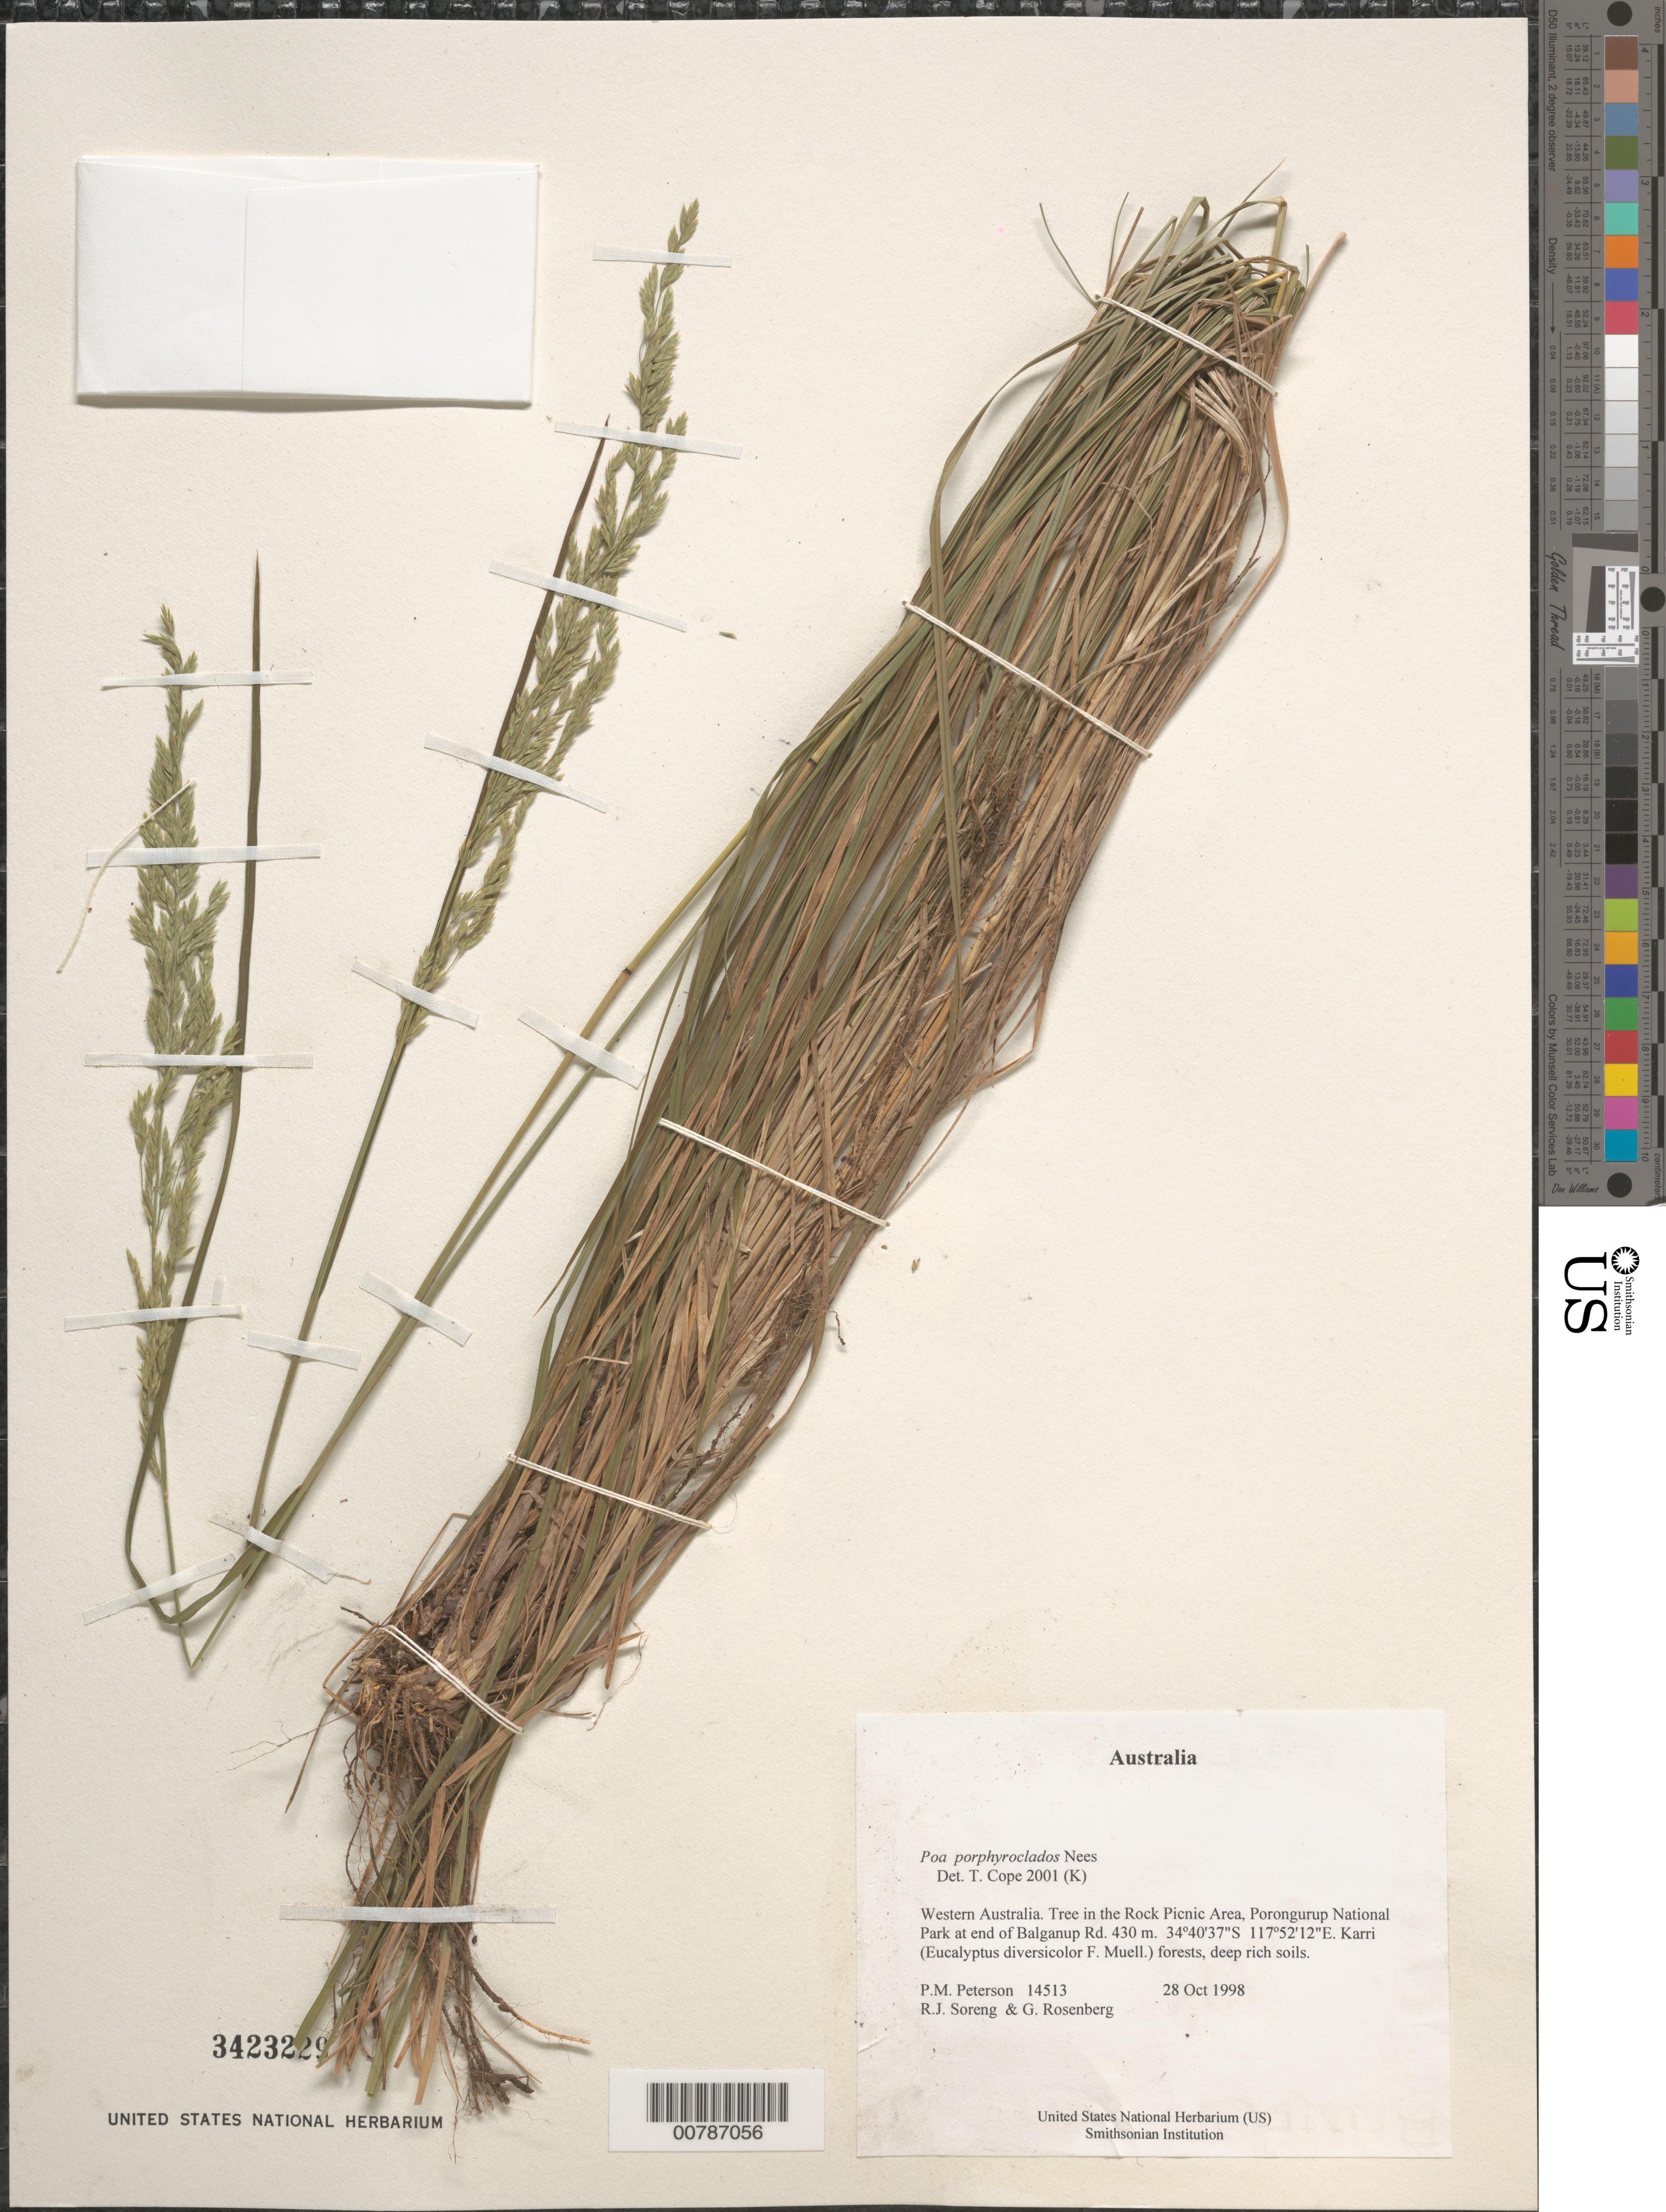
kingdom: Plantae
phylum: Tracheophyta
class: Liliopsida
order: Poales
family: Poaceae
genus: Poa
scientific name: Poa porphyroclados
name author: Nees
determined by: Cope, T. A.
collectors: P. M. Peterson, R. J. Soreng & G. Rosenberg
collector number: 14513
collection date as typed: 28 Oct 1998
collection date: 1998-10-28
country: Australia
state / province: Western Australia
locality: Tree in the Rock Picnic Area, Porongurup National Park at end of Balganup Rd.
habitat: Karri (Eucalyptus diversicolor F. Muell.) forests, deep rich soils.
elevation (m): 430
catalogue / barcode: US 3423229